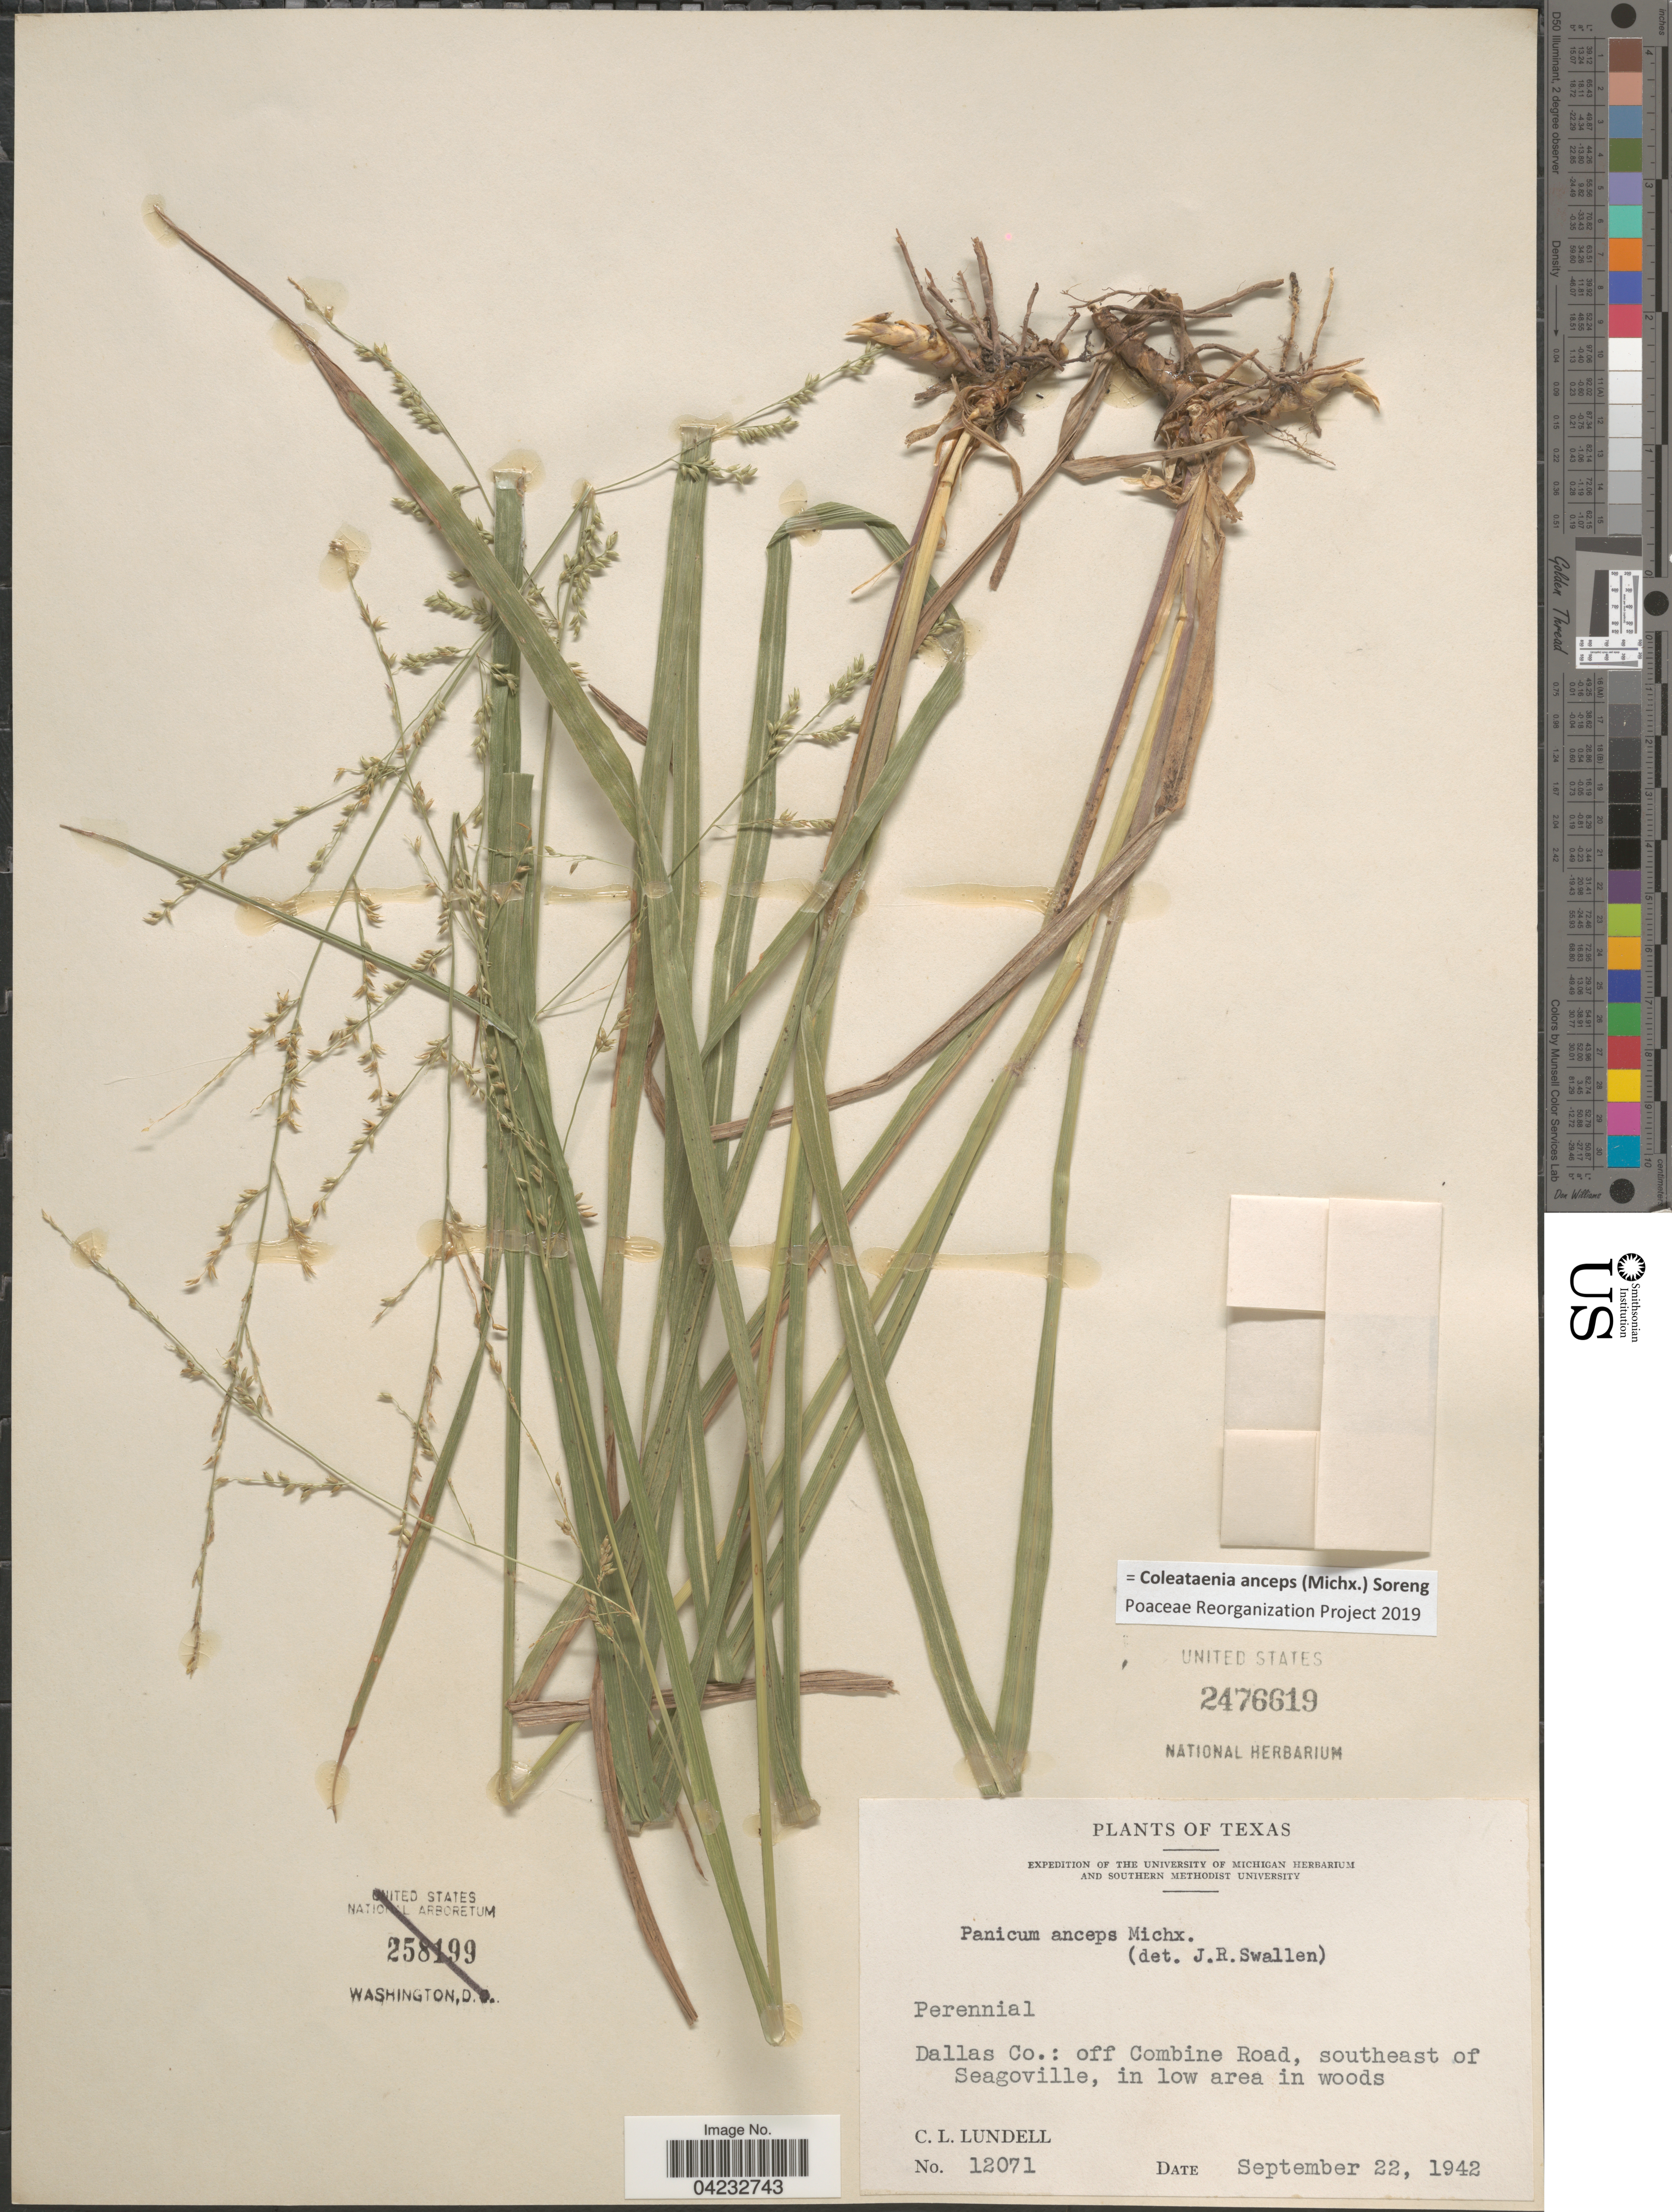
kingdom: Plantae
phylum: Tracheophyta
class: Liliopsida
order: Poales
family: Poaceae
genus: Coleataenia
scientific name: Coleataenia anceps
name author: (Michx.) Soreng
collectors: C. L. Lundell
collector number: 12071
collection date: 1942-09-22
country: United States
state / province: Texas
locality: Expedition of the University of Michigan Herbarium and Southern Methodist University. Dallas Co.: off Combine Road, southeast of Seagoville, in low area in woods.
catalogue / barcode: US 2476619